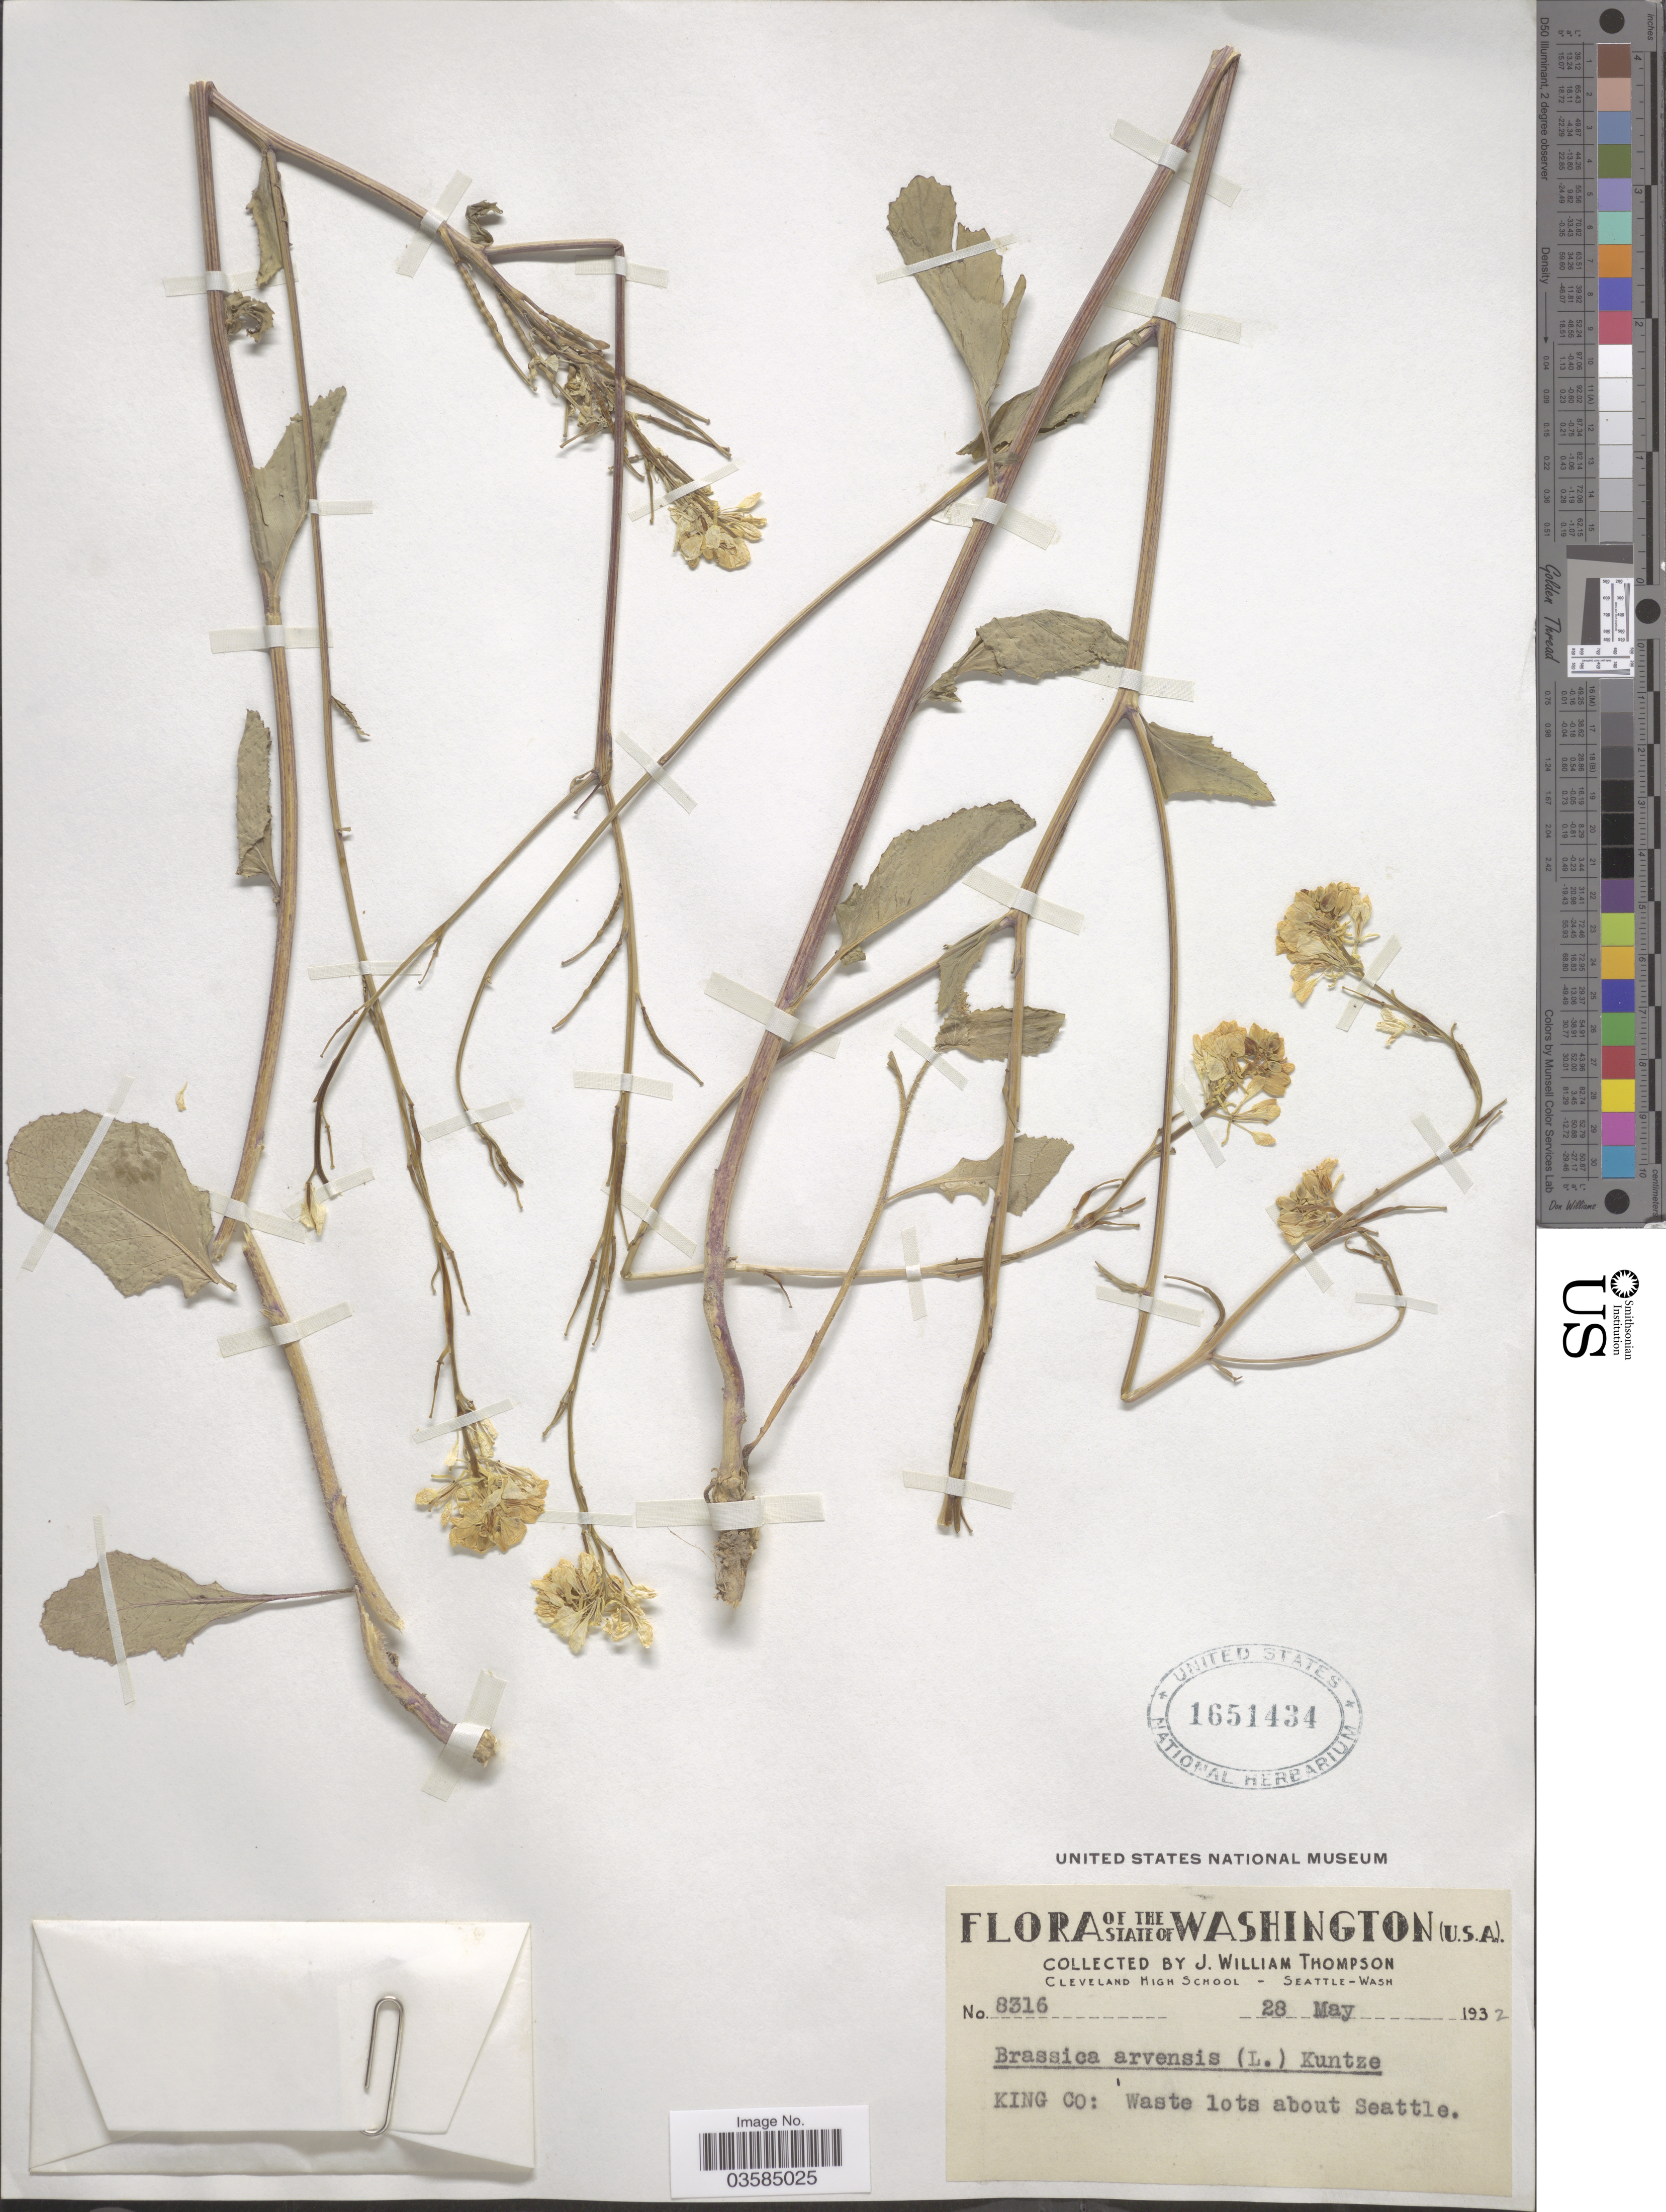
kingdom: Plantae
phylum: Tracheophyta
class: Magnoliopsida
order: Brassicales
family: Brassicaceae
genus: Brassica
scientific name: Brassica kaber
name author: (DC.) L.C. Wheeler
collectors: J. W. Thompson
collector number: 8316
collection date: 1932-05-28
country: United States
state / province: Washington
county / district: King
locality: King Co: Waste lots about Seattle.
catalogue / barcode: US 1651434